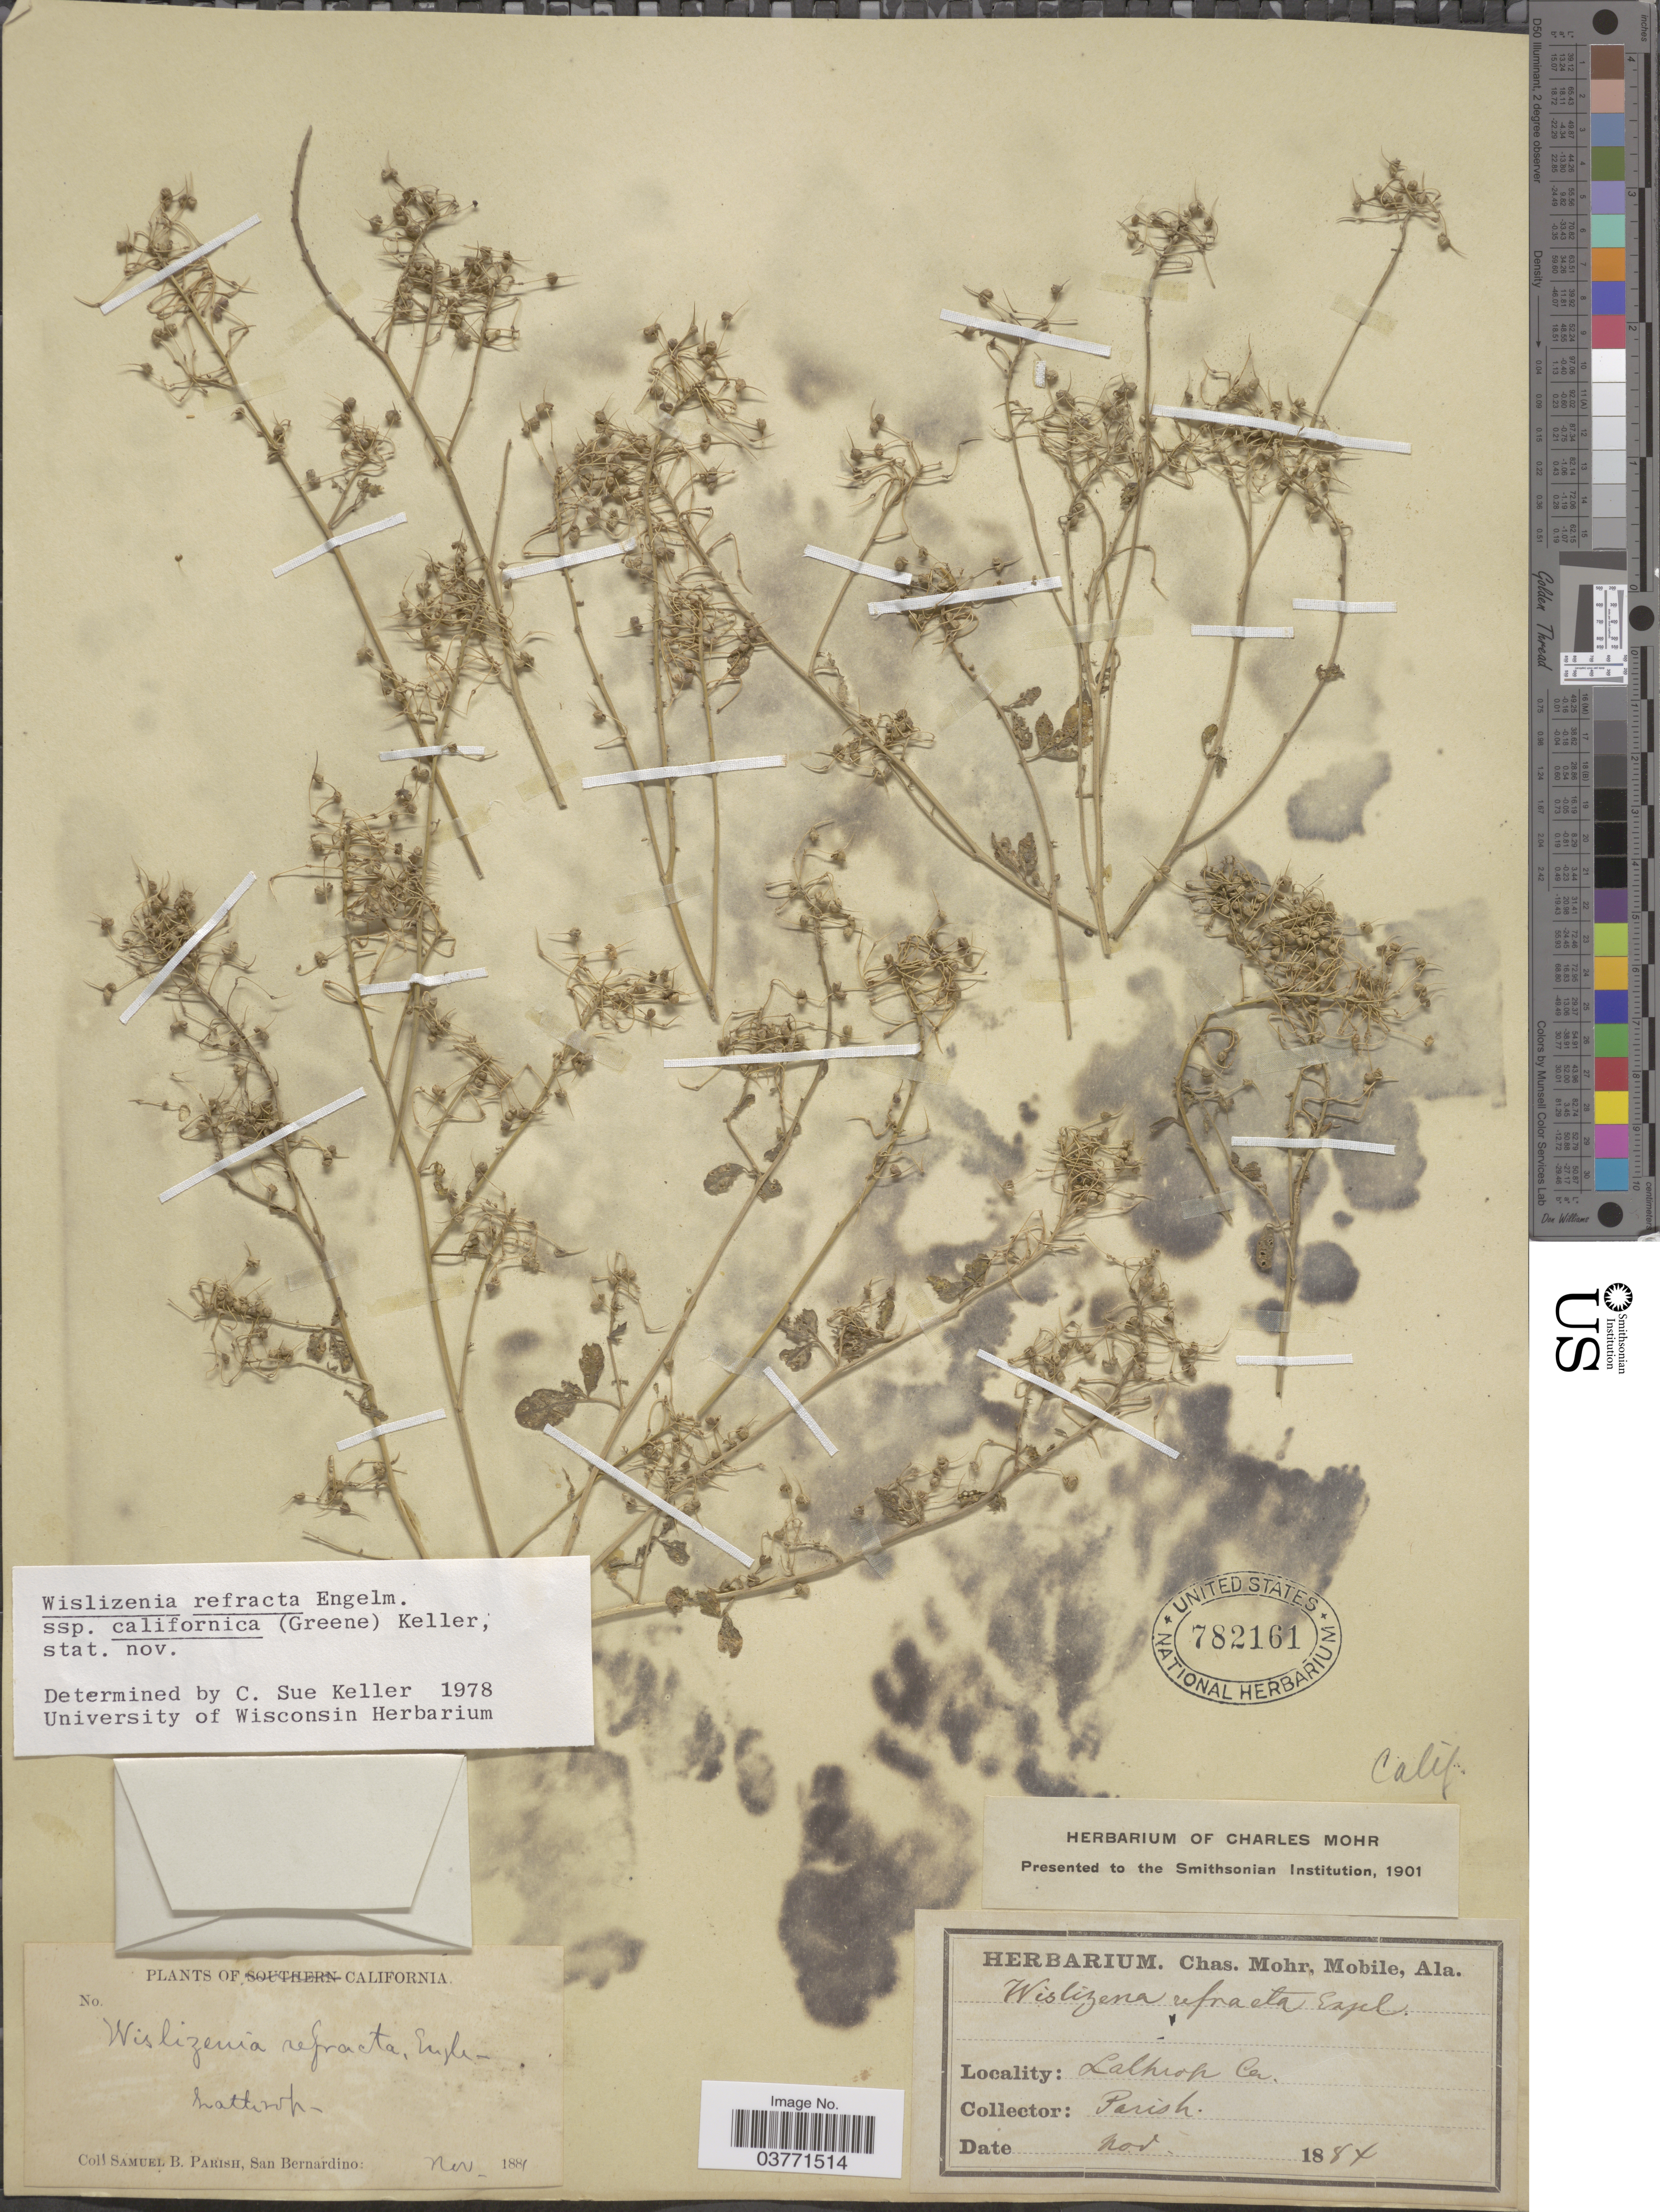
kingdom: Plantae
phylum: Tracheophyta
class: Magnoliopsida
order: Brassicales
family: Cleomaceae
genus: Cleomella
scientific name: Cleomella californica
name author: (Greene) Roalson & J.C. Hall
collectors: S. B. Parish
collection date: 1881-11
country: United States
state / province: California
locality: Lathrop.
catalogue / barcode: US 782161